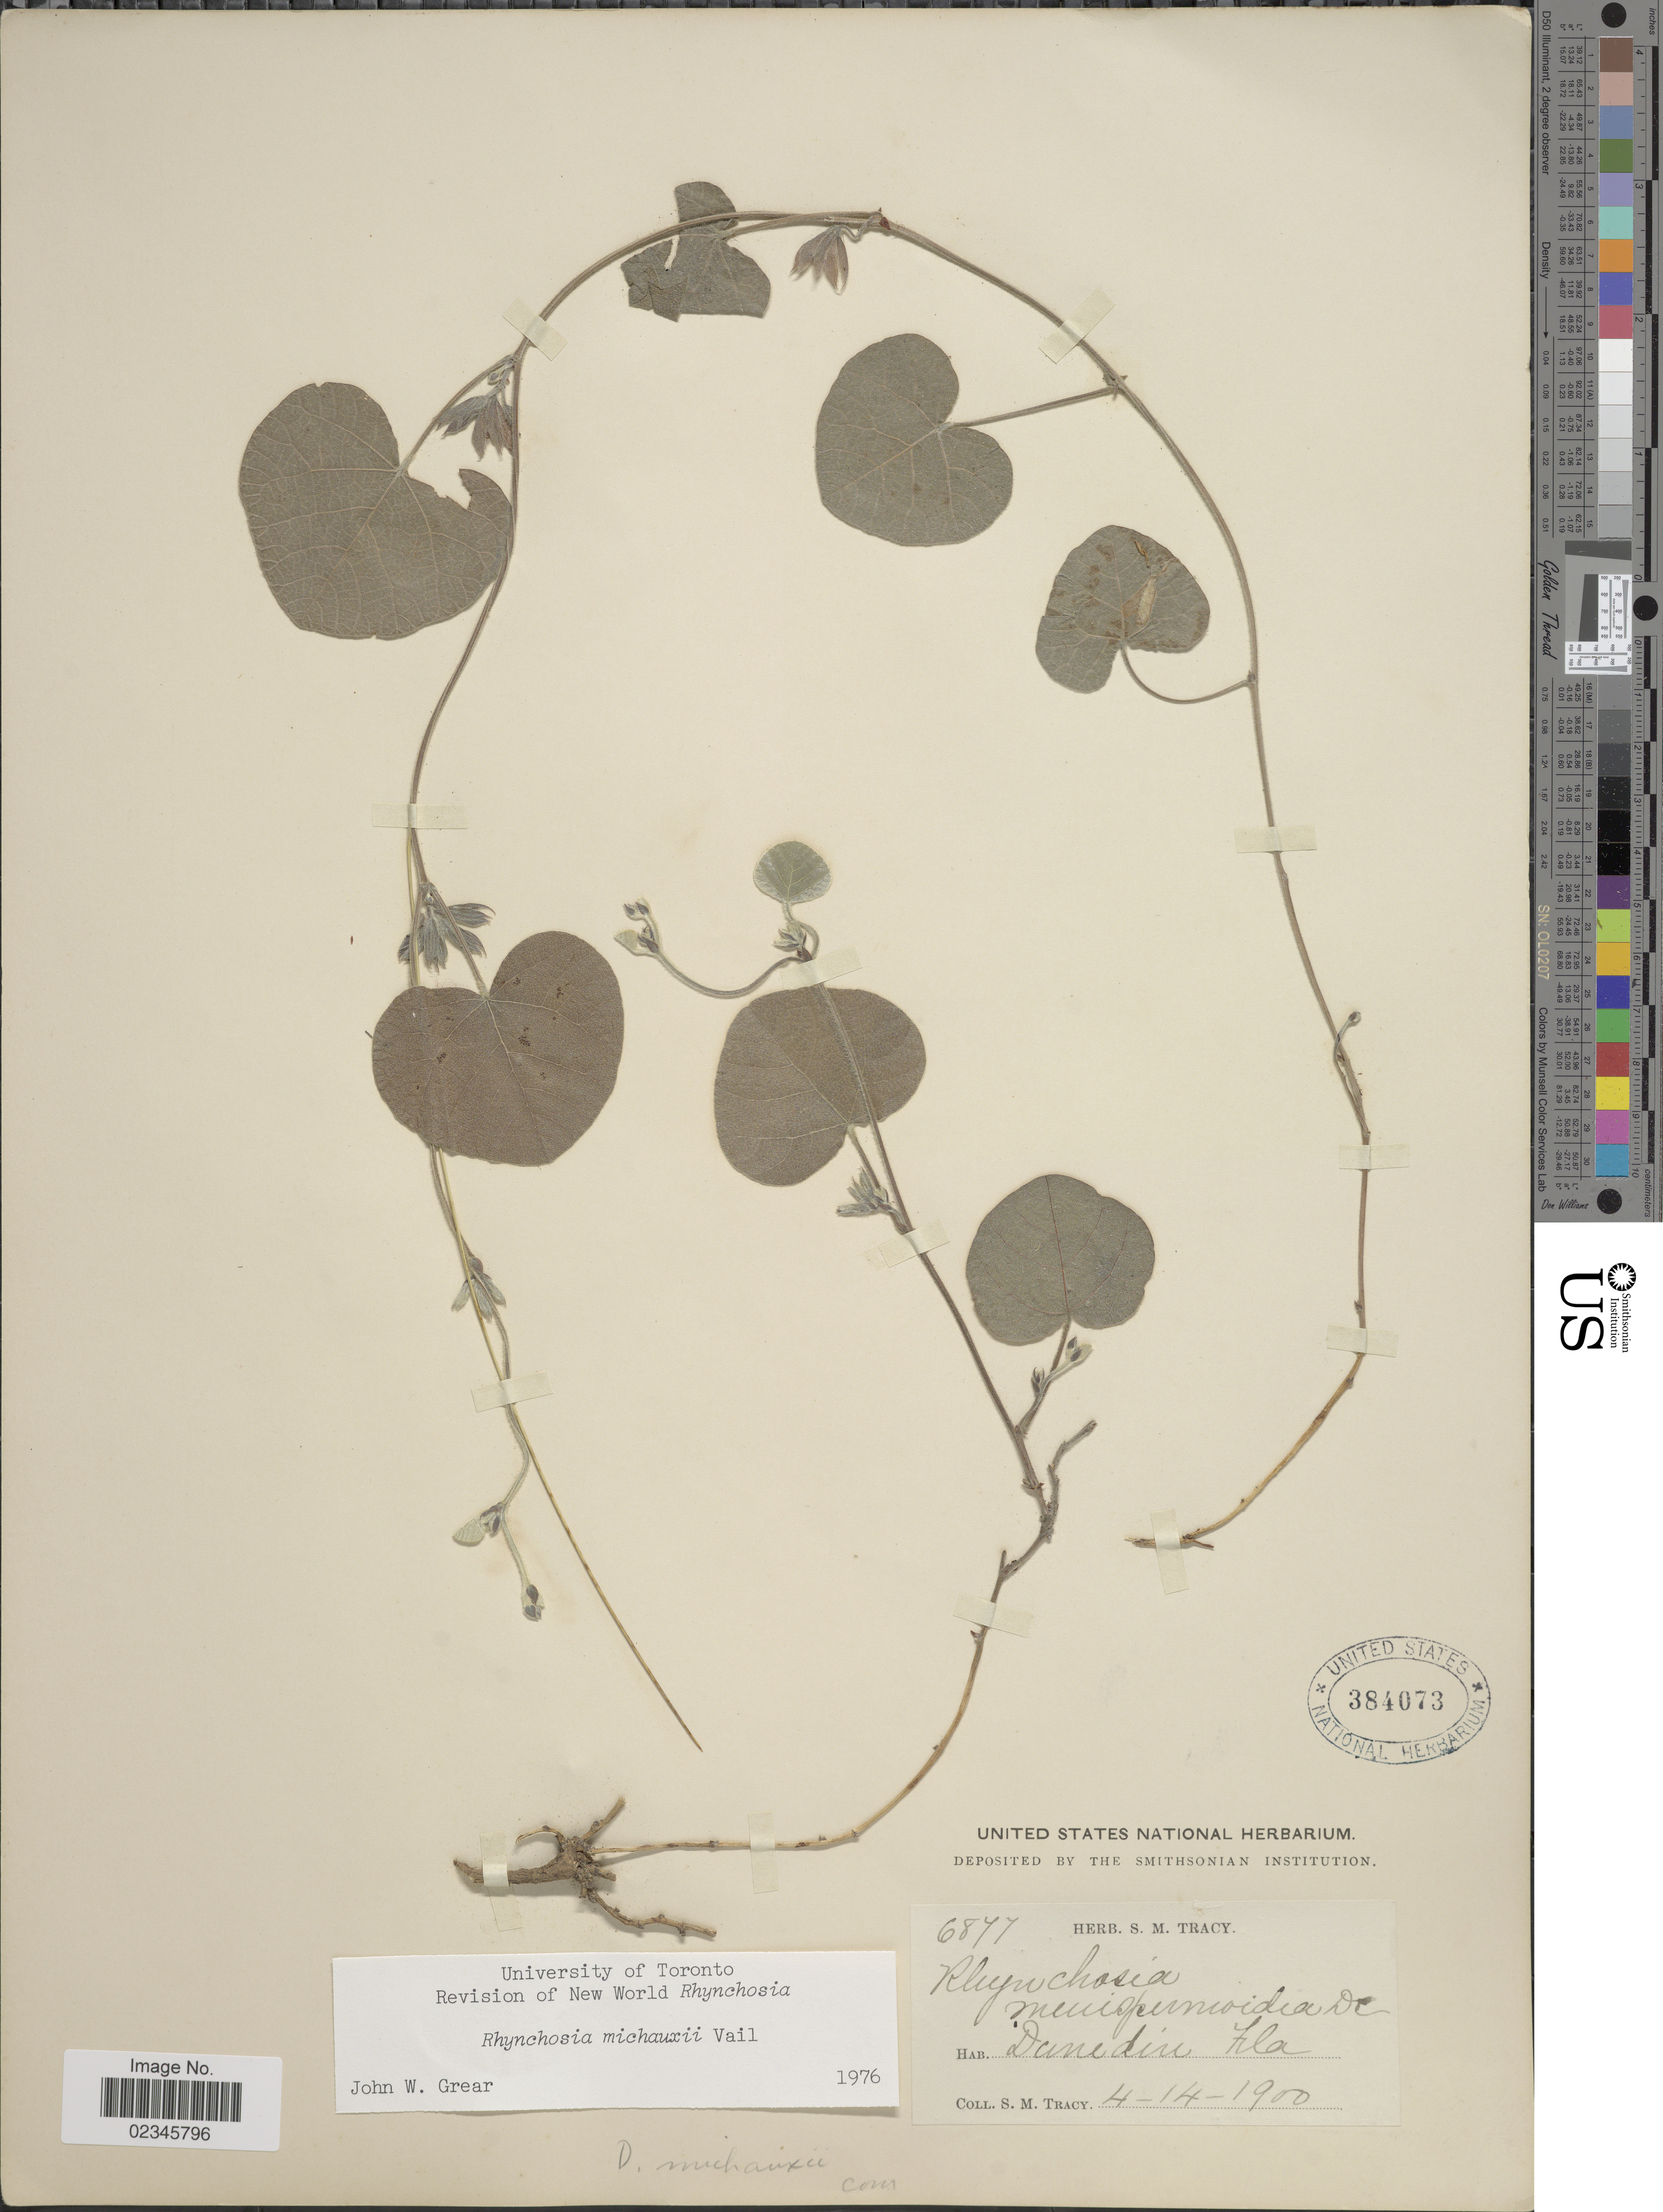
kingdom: Plantae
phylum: Tracheophyta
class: Magnoliopsida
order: Fabales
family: Fabaceae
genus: Rhynchosia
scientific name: Rhynchosia michauxii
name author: Vail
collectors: S. M. Tracy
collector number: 6877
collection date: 1900-04-14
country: United States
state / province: Florida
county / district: Pinellas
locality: Dunedin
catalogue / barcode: US 384073